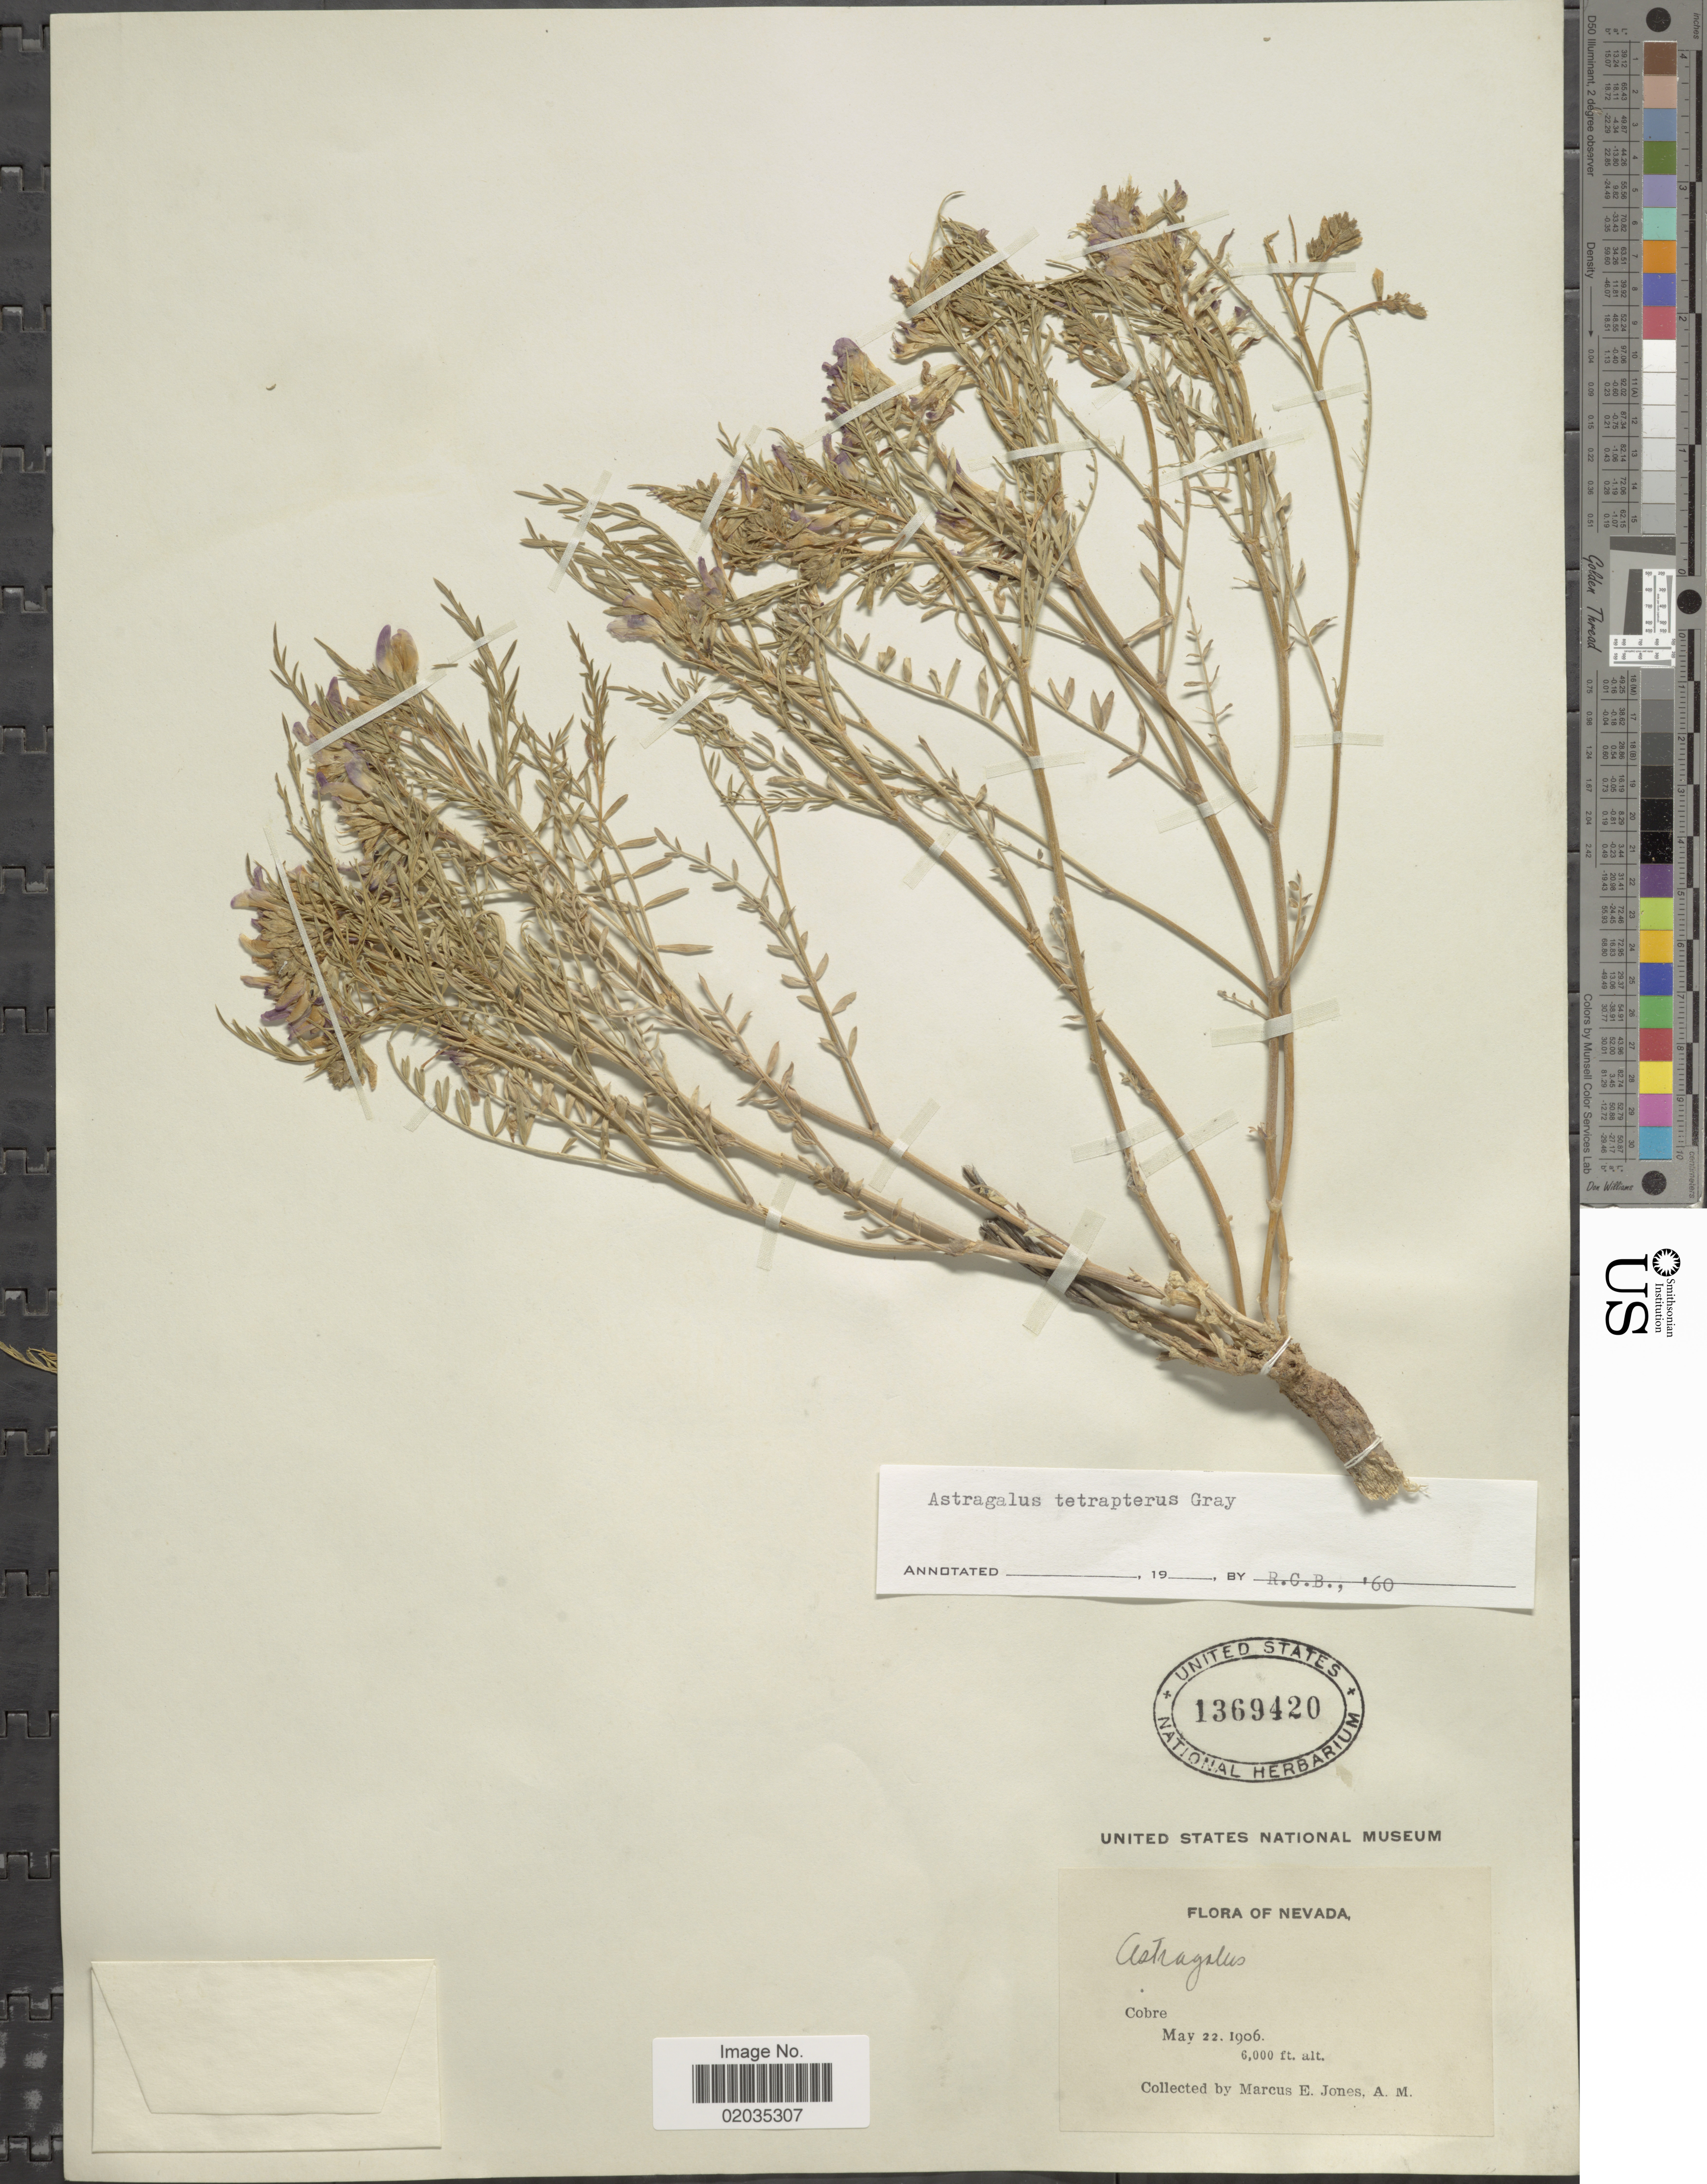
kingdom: Plantae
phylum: Tracheophyta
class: Magnoliopsida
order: Fabales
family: Fabaceae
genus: Astragalus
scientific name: Astragalus tetrapterus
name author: A. Gray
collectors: M. E. Jones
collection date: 1906-05-22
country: United States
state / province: Nevada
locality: Cobre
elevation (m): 1829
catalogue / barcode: US 1369420